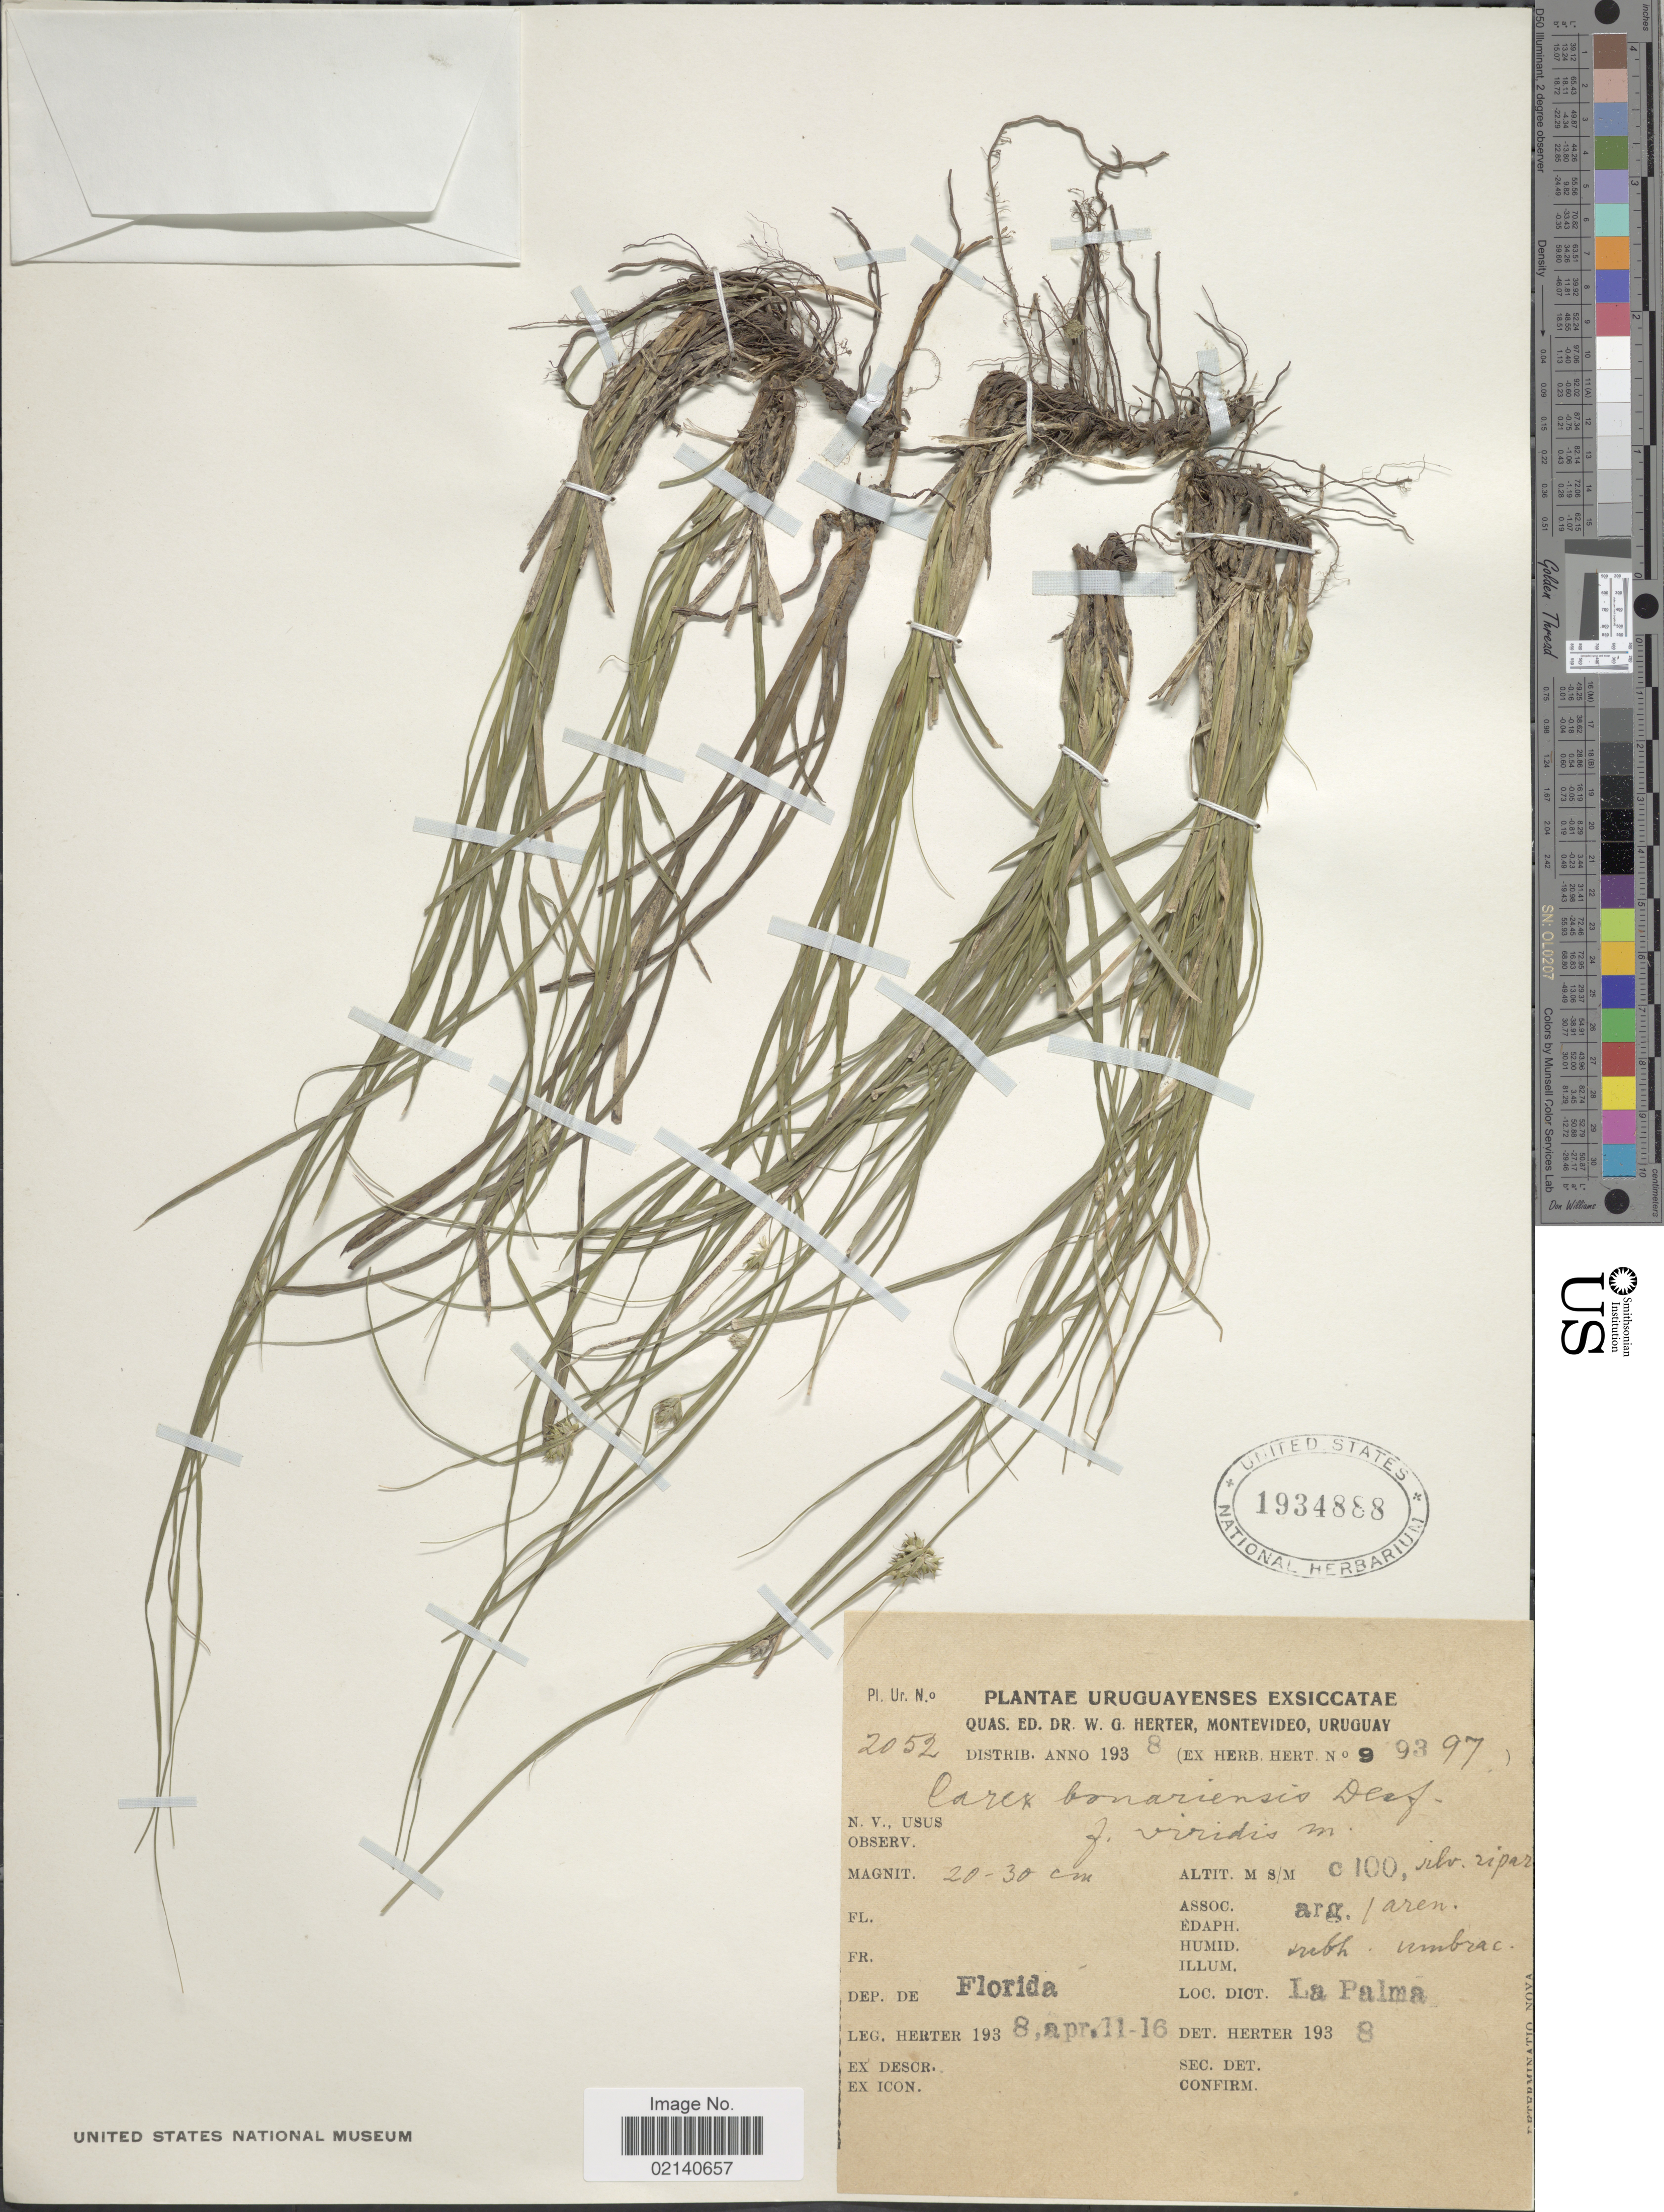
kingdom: Plantae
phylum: Tracheophyta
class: Liliopsida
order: Poales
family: Cyperaceae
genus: Carex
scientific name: Carex bonariensis var. bonariensis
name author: Desf. ex Poir.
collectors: W. G. Herter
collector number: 2052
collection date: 1938-04-11/1938-04-16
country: Uruguay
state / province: Florida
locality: Uruguayenses. Loc. Dict. La Palma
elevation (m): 100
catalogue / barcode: US 1934888